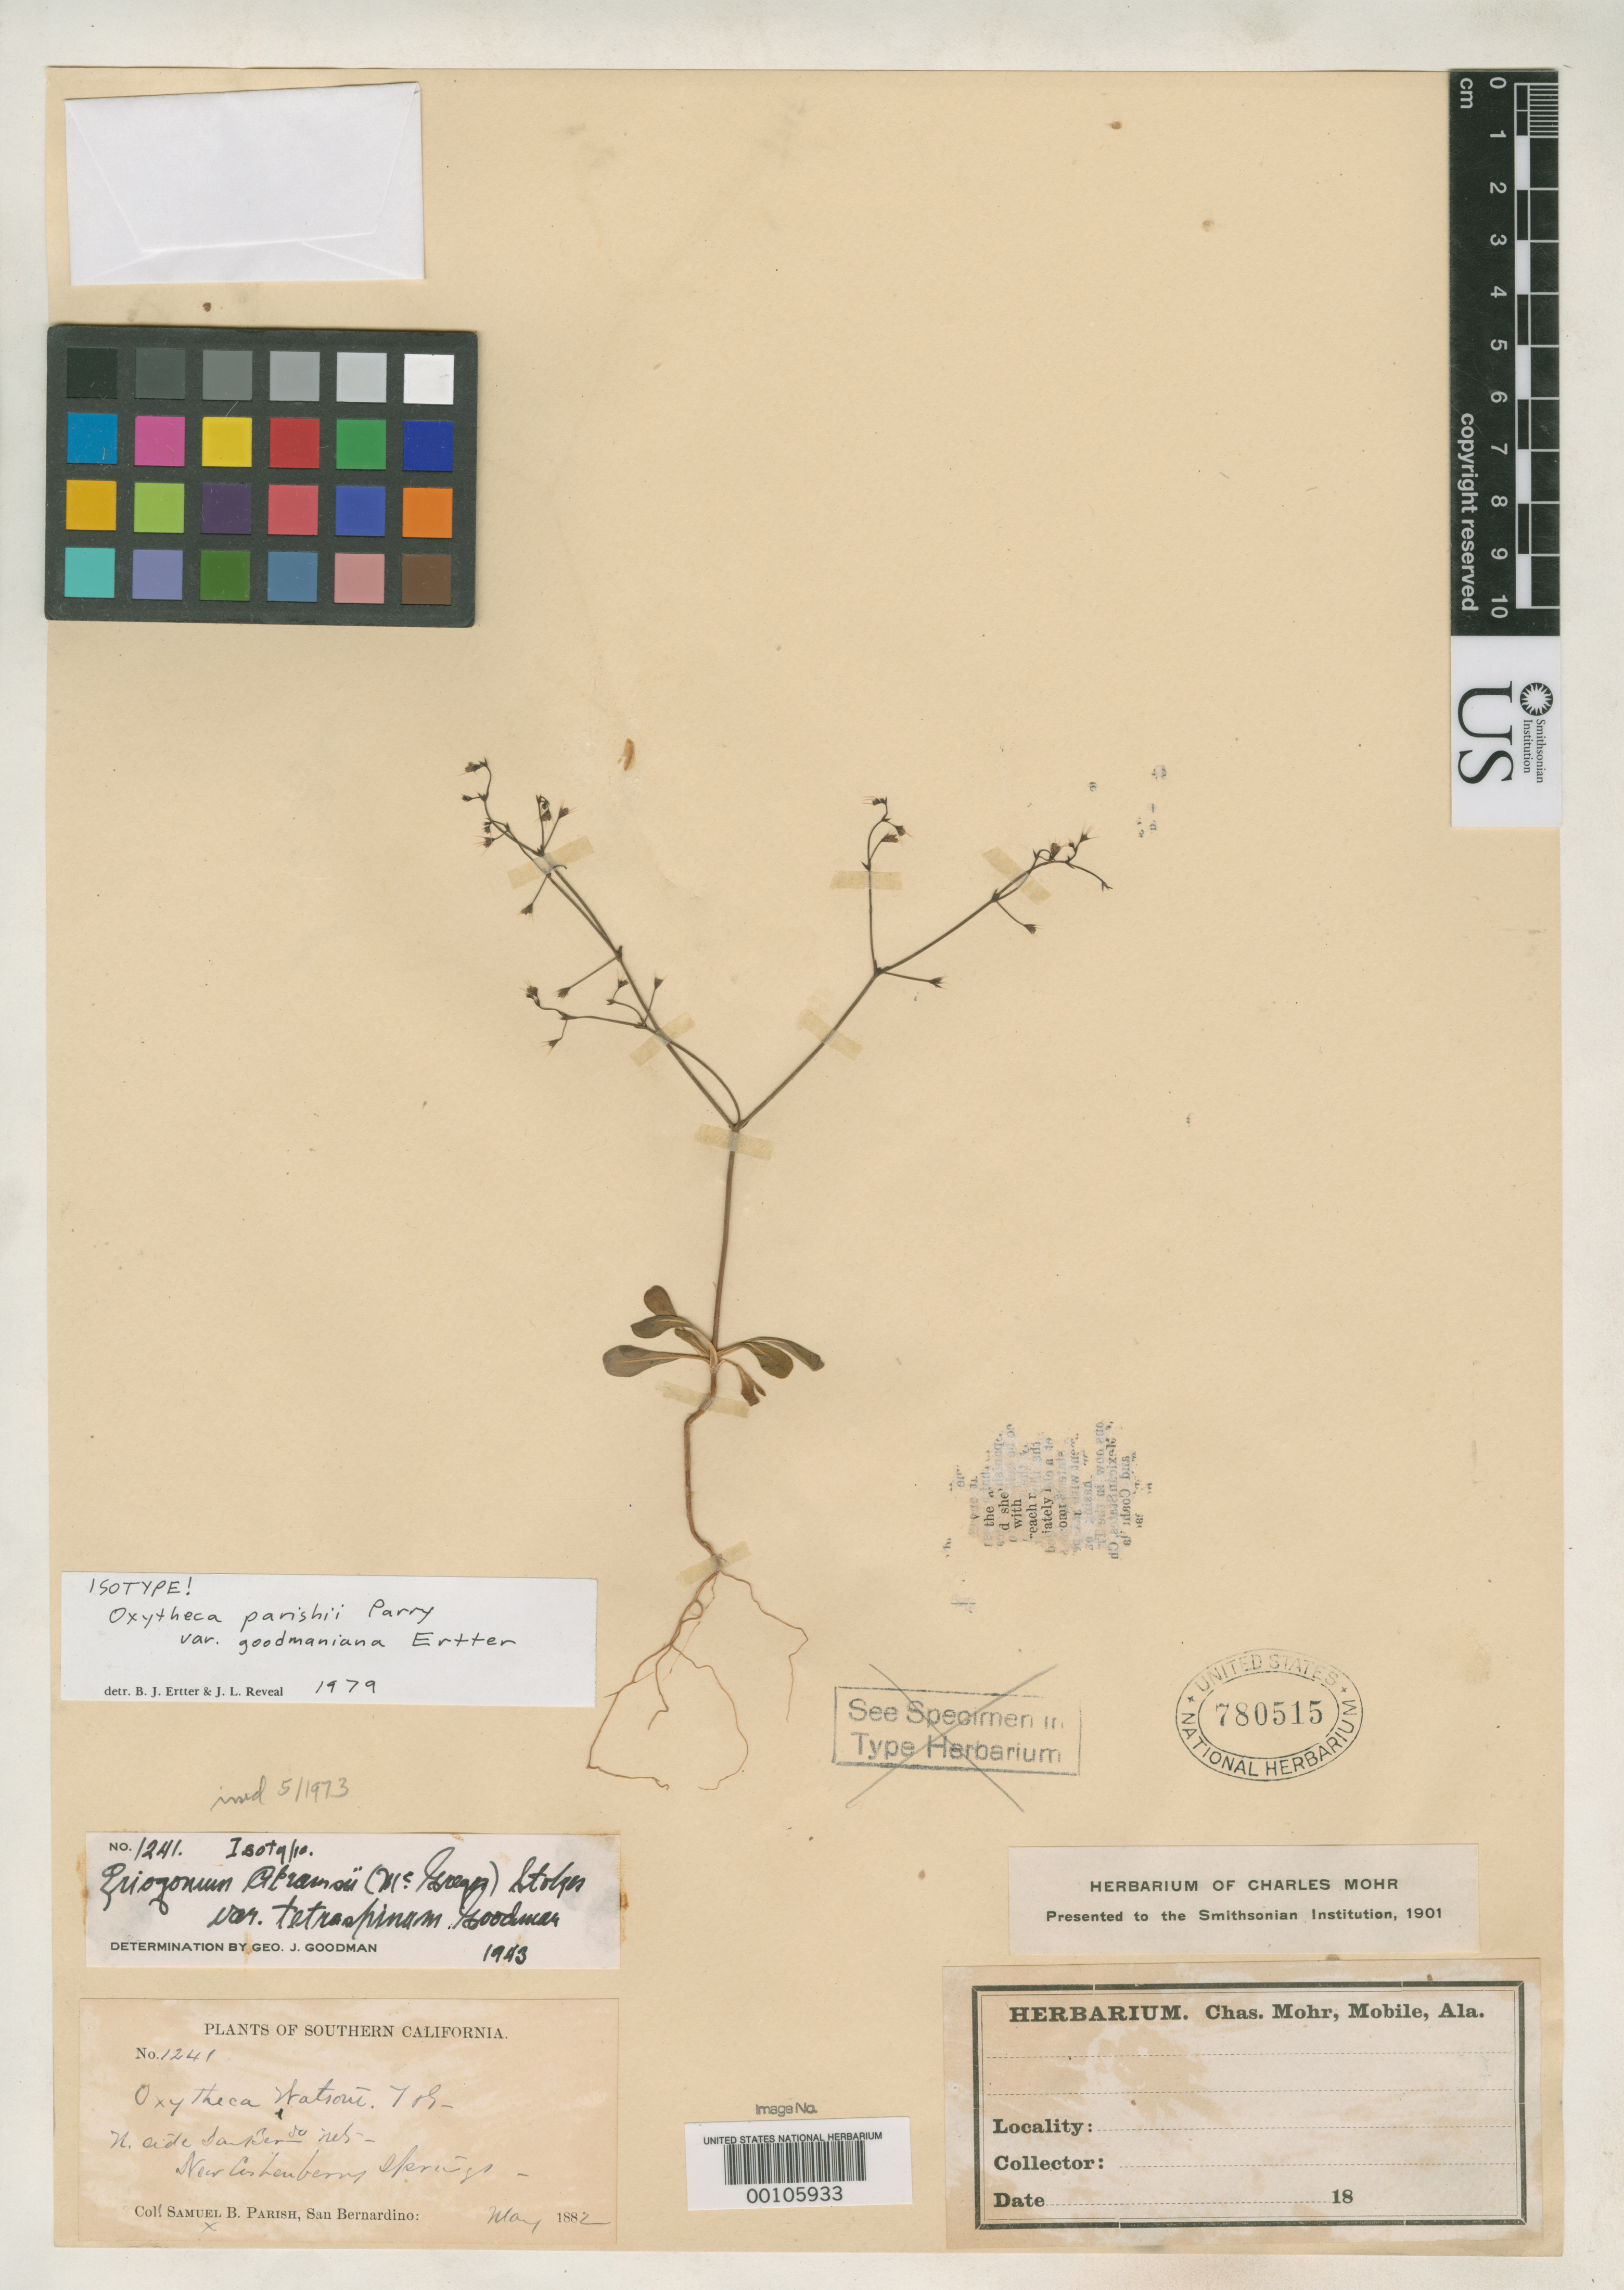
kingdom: Plantae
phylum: Tracheophyta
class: Magnoliopsida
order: Caryophyllales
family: Polygonaceae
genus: Oxytheca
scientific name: Oxytheca parishii var. goodmaniana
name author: Ertter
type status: Isotype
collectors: S. B. Parish & W. F. Parish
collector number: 1241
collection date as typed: May 1882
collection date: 1882-05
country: United States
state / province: California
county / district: San Bernardino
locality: North slope of San Bernardino Mts., near Cushenberry Springs.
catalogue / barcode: US 780515